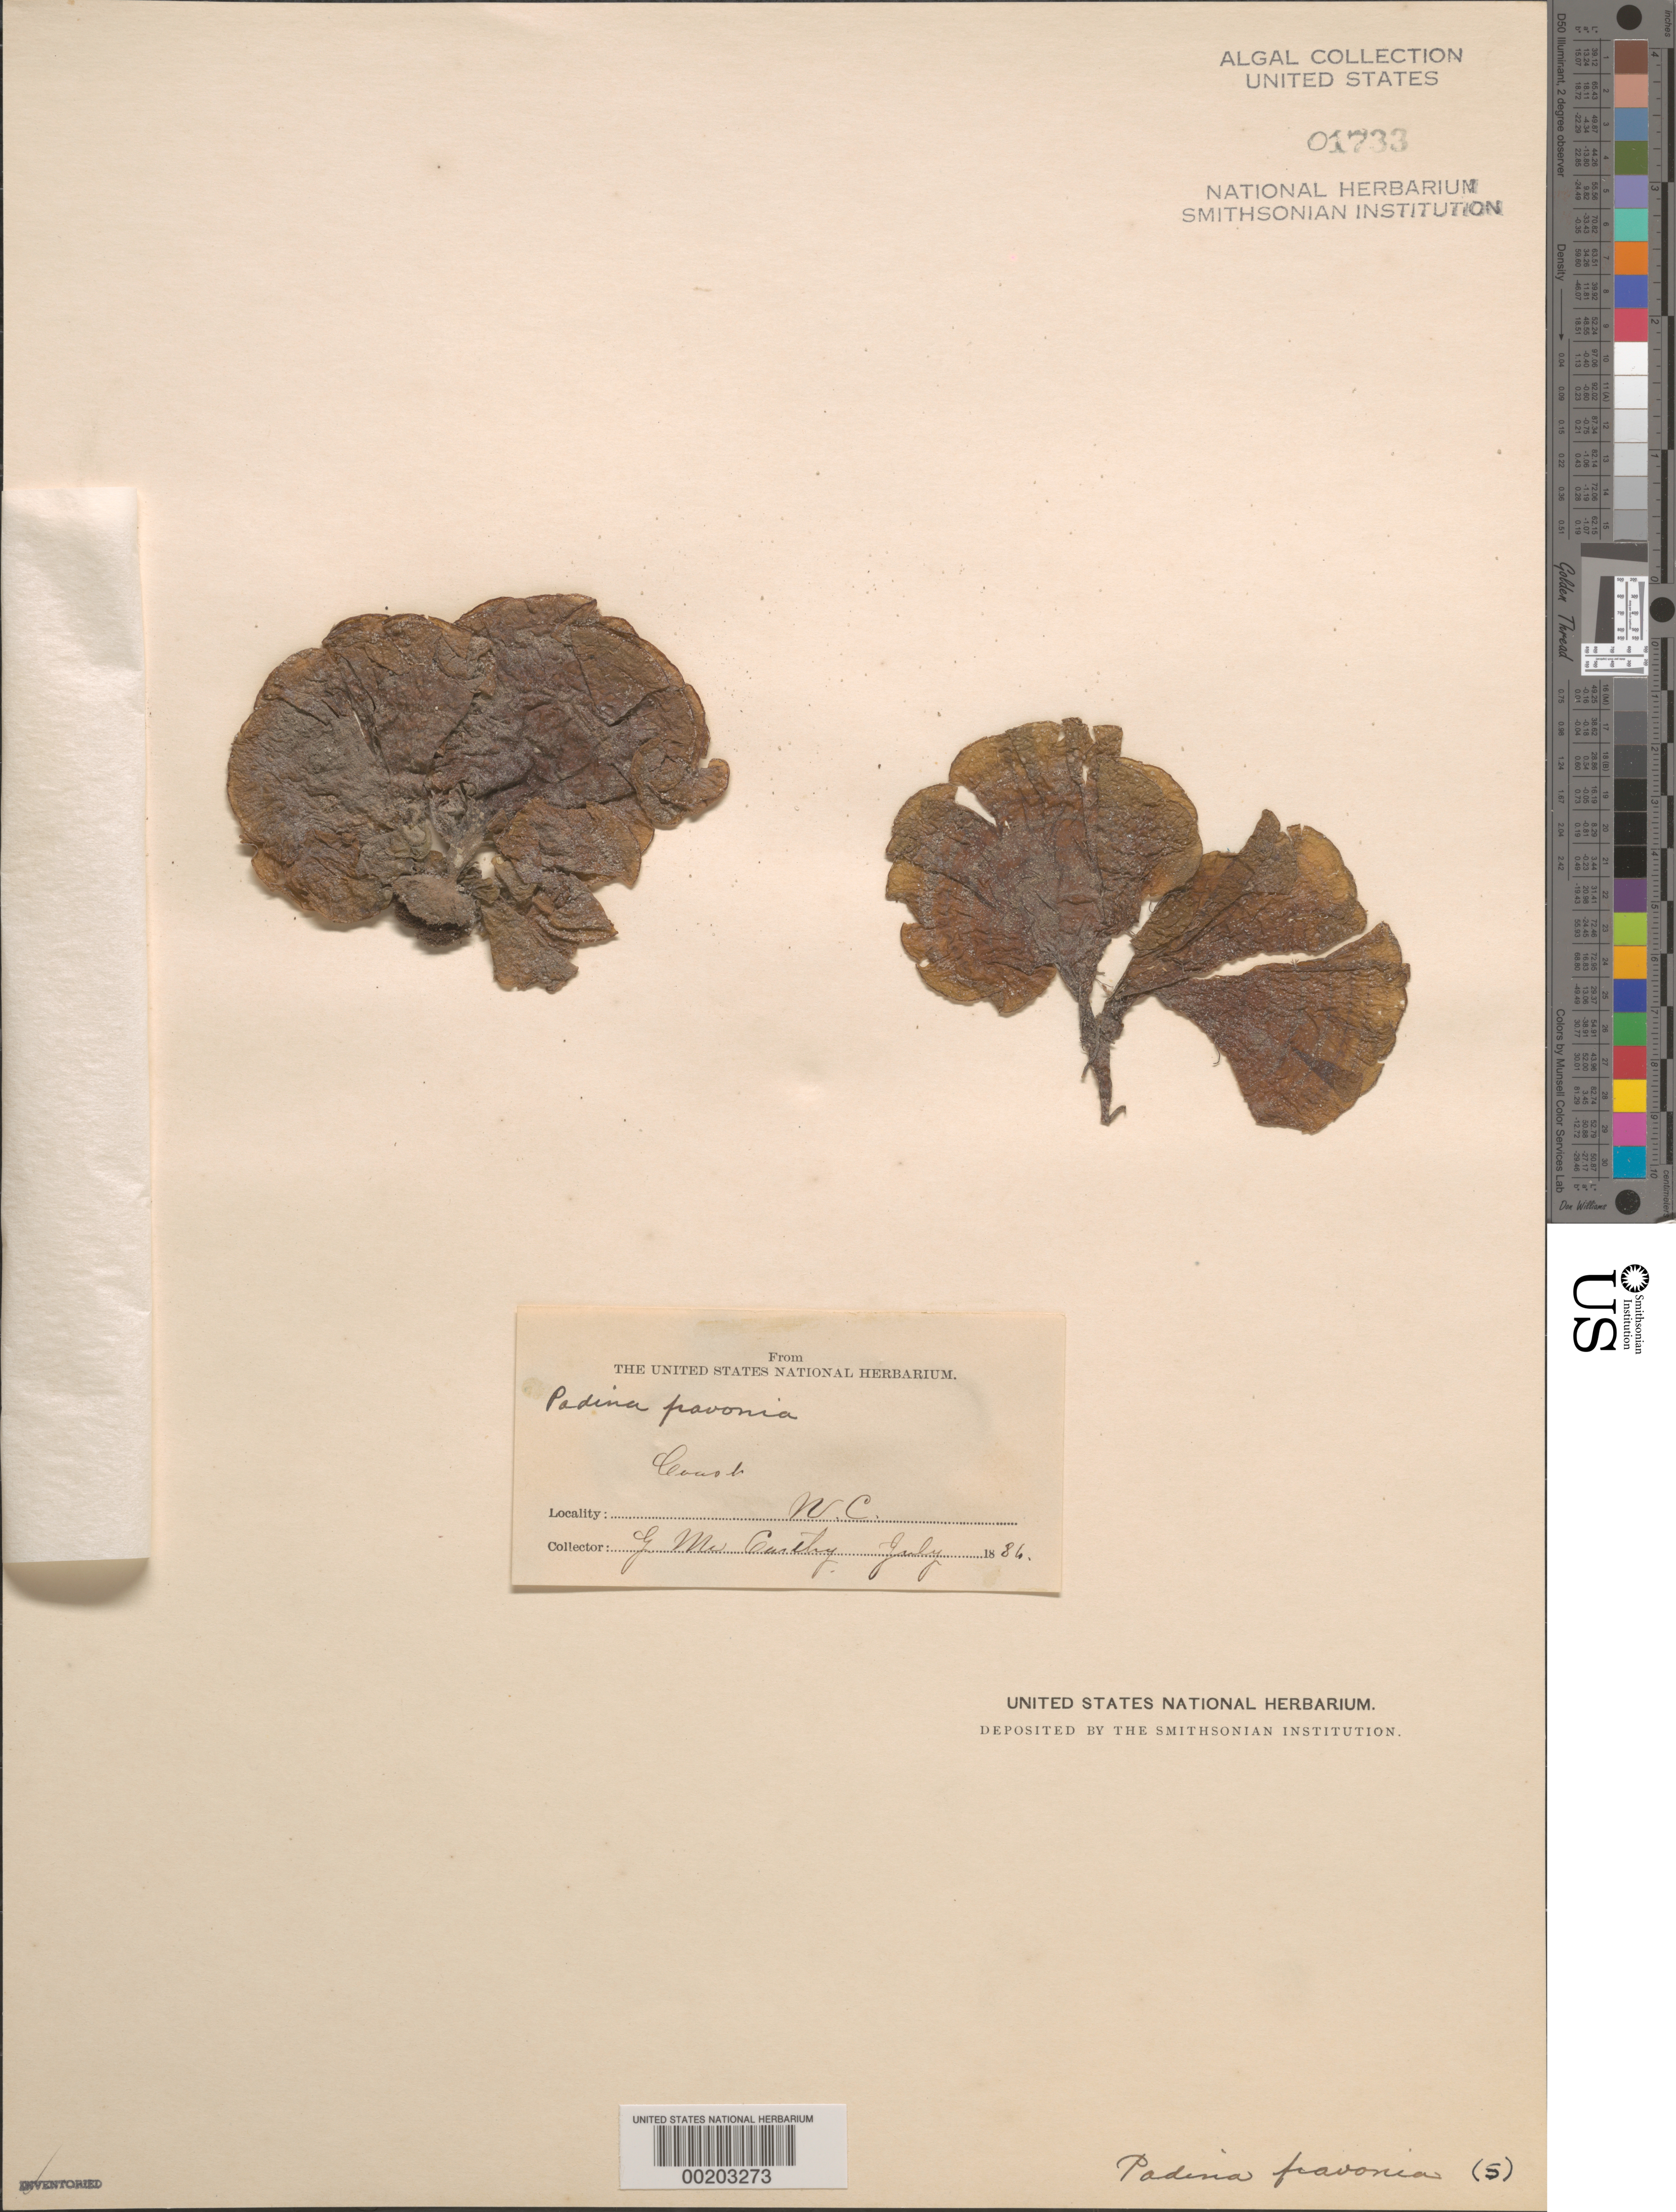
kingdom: Chromista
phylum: Ochrophyta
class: Phaeophyceae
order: Dictyotales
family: Dictyotaceae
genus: Padina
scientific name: Padina pavonica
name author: (L.) Thivy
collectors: G. McCarthy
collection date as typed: Jul 1886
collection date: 1886-07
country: United States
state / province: North Carolina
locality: Coast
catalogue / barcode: US 1733